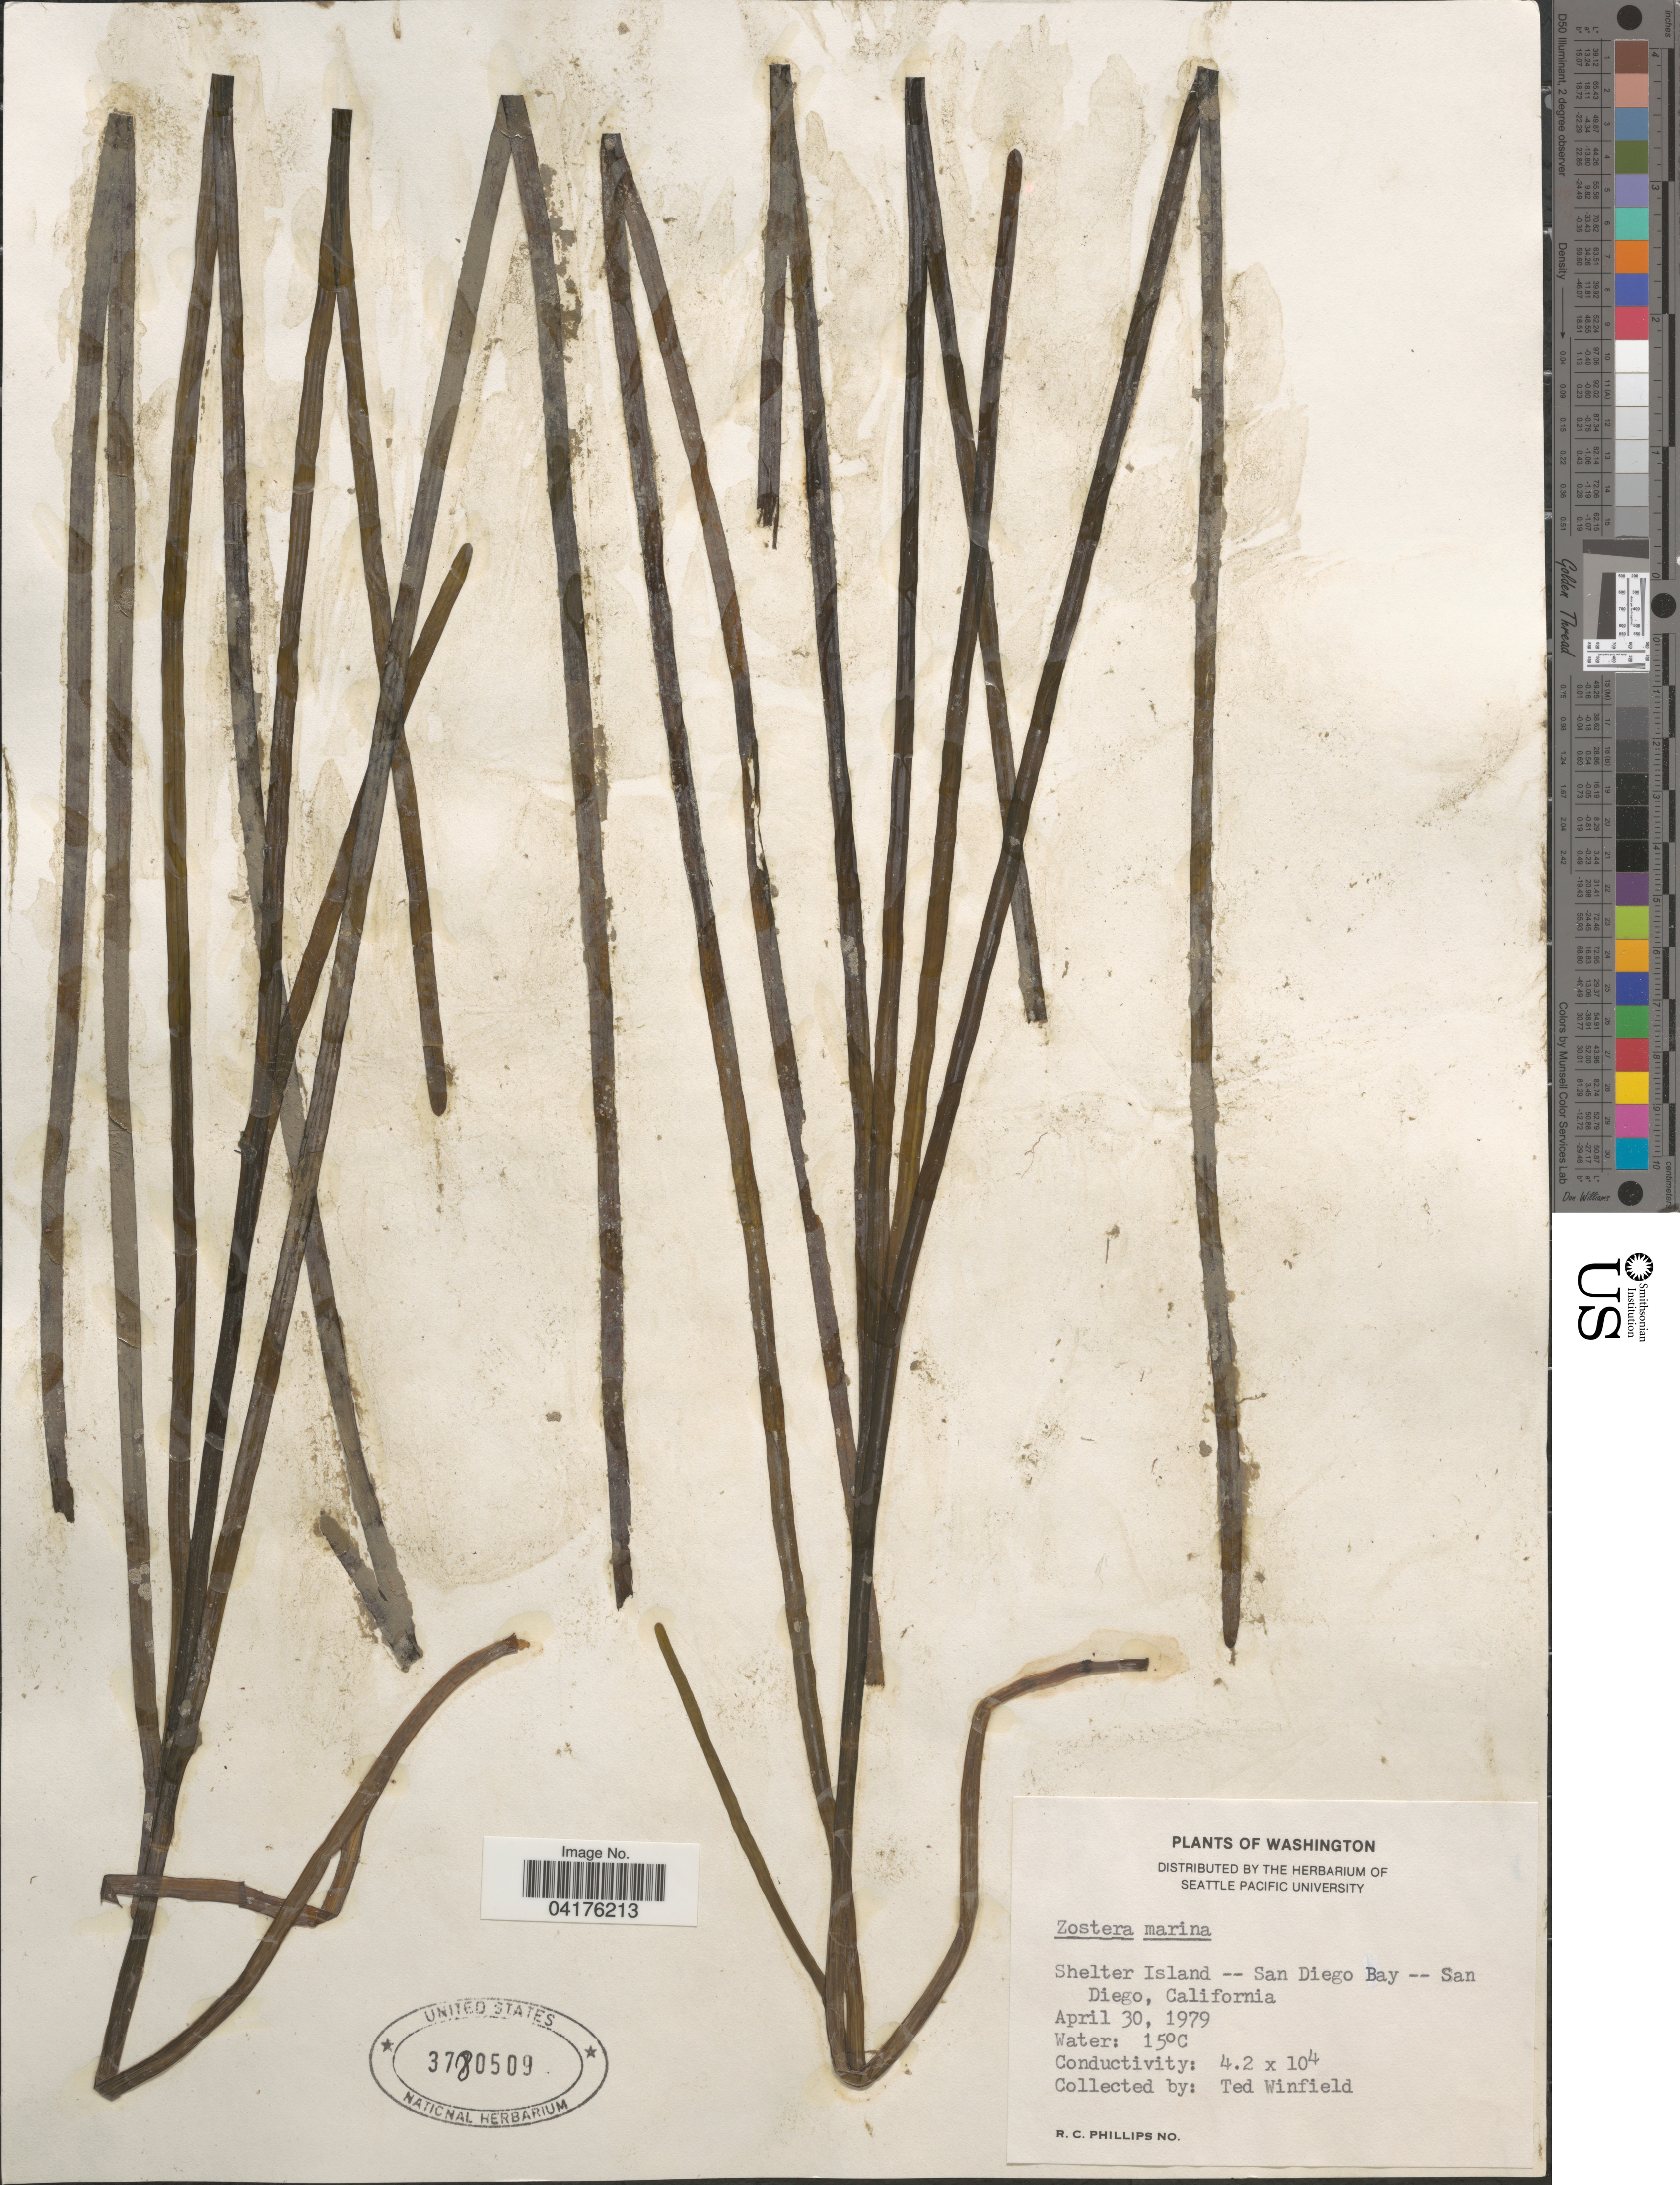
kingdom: Plantae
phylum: Tracheophyta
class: Liliopsida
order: Alismatales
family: Zosteraceae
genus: Zostera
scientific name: Zostera marina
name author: L.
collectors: T. Winfield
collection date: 1979-04-30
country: United States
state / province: California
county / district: San Diego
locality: Shelter Island -- San Diego Bay -- San Diego.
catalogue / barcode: US 3780509